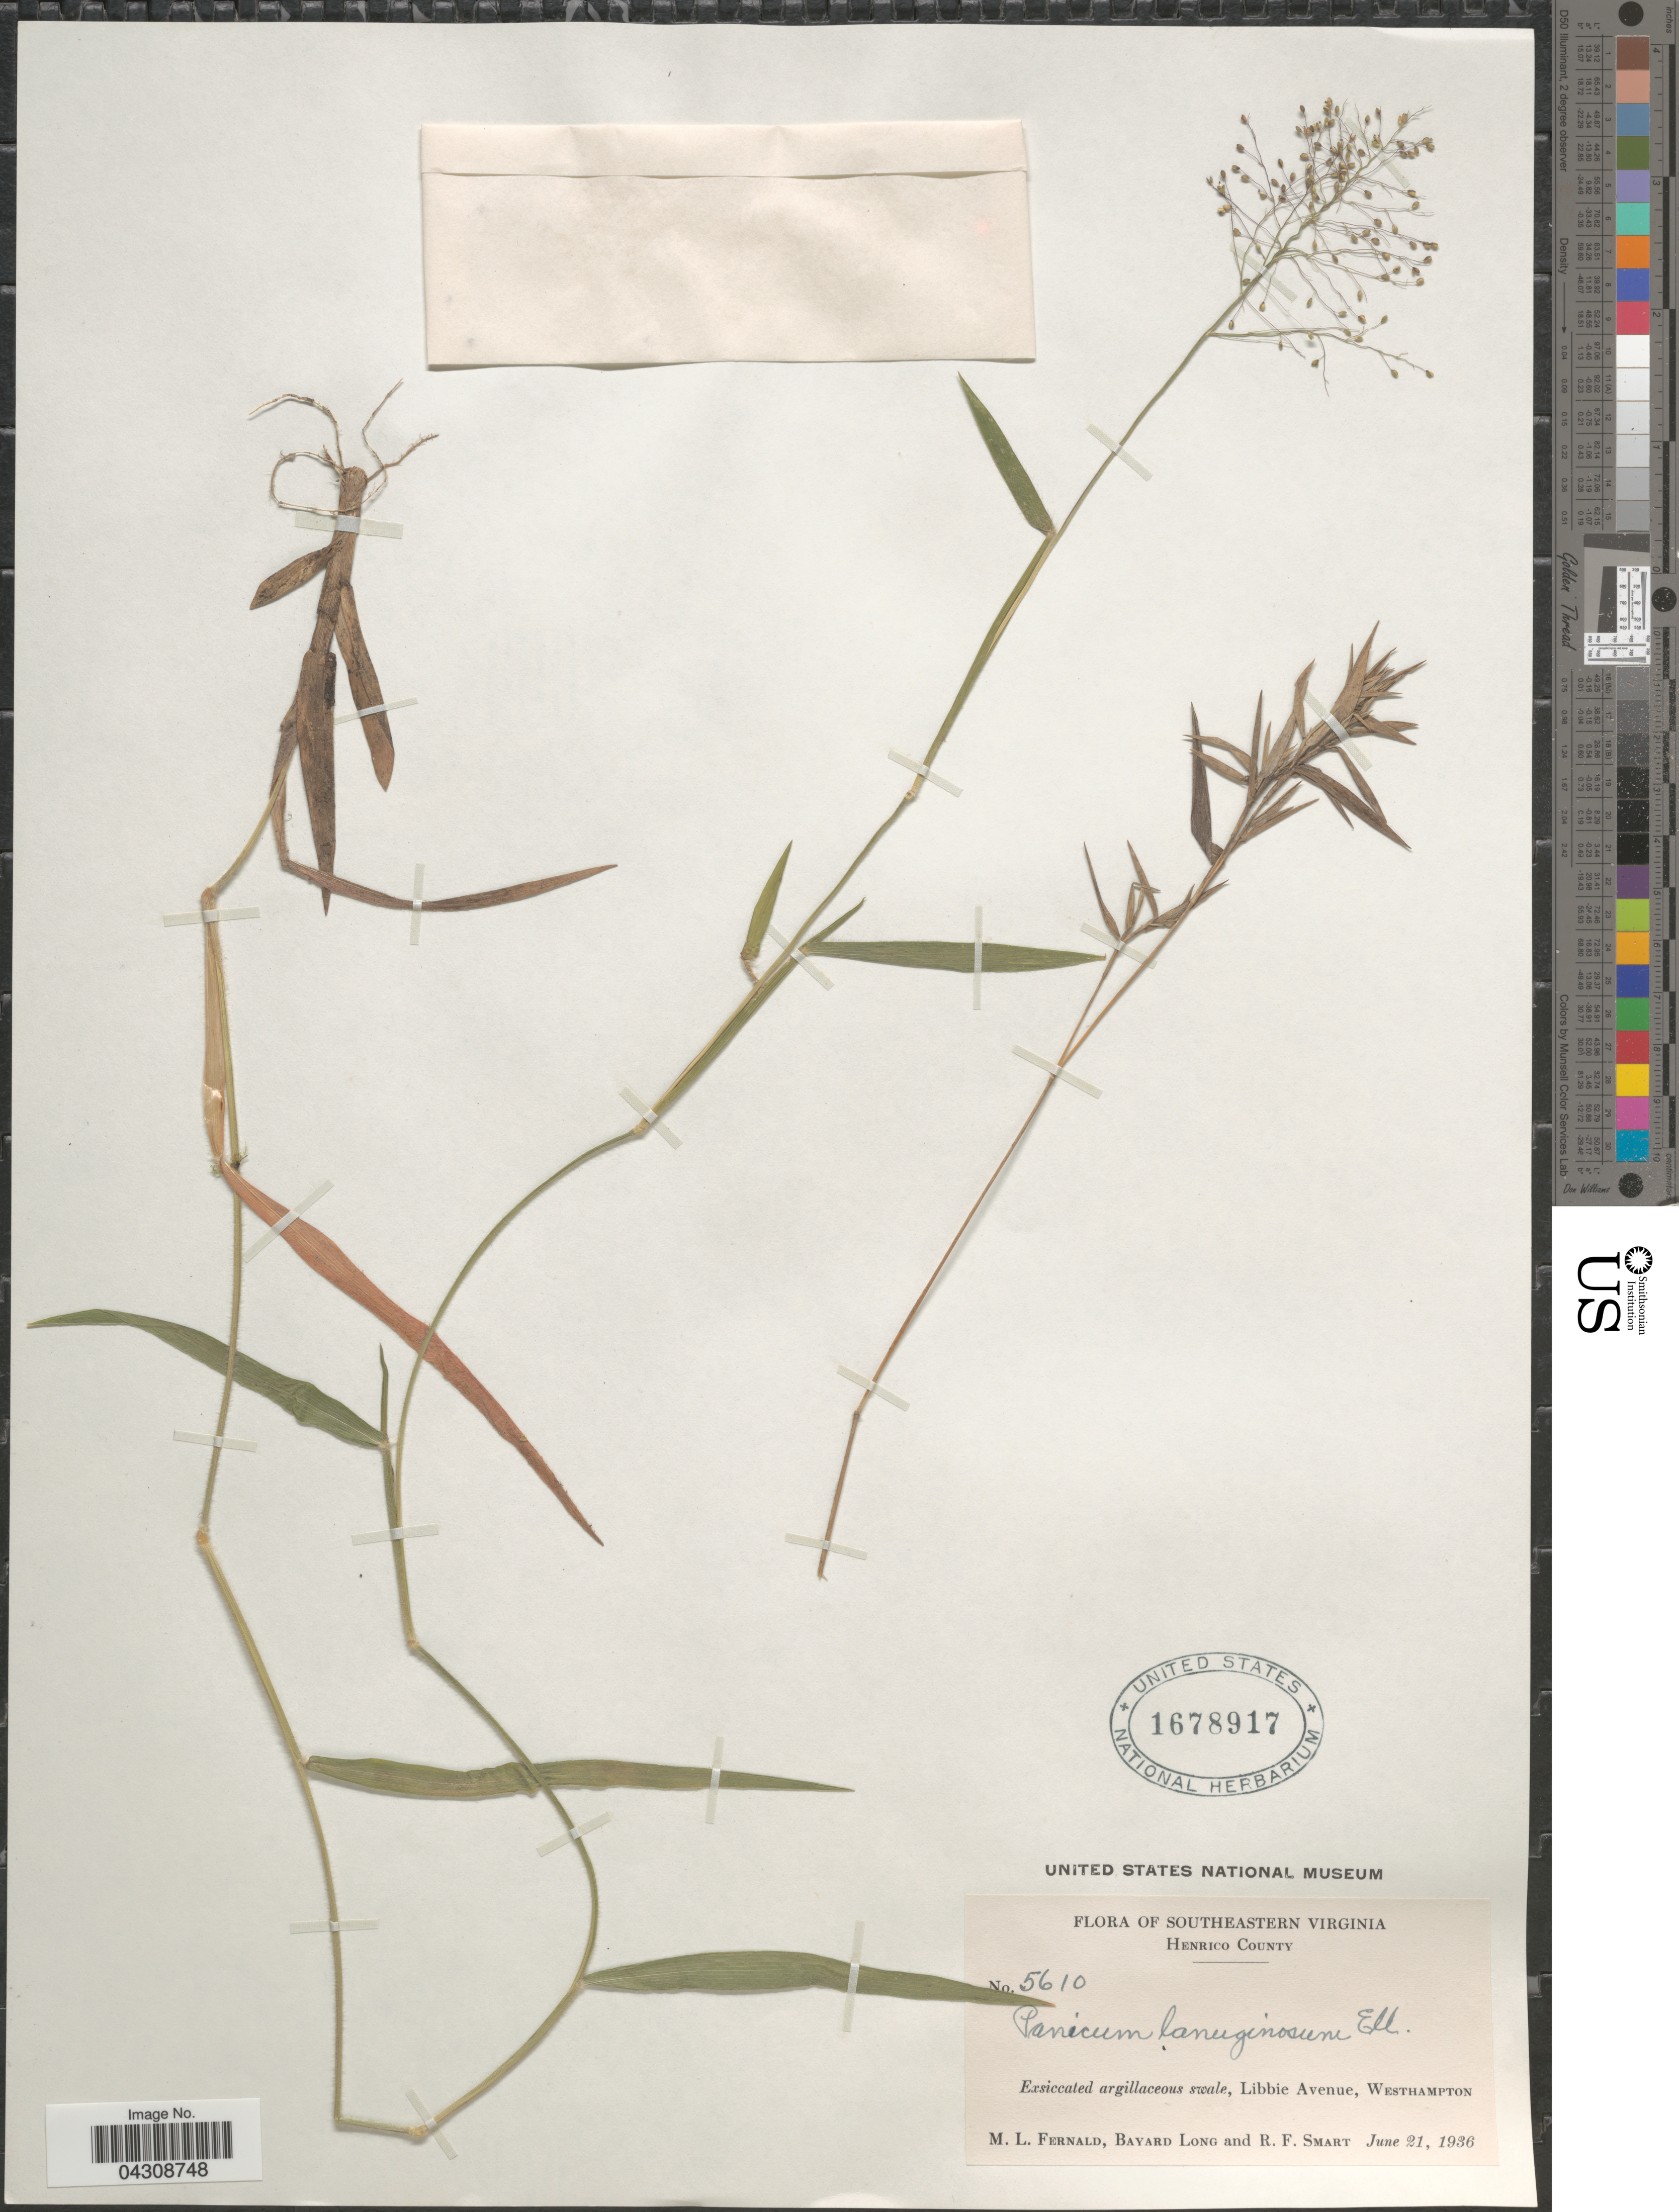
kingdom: Plantae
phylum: Tracheophyta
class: Liliopsida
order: Poales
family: Poaceae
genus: Dichanthelium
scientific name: Dichanthelium acuminatum var. acuminatum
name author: (Sw.) Gould & C.A. Clark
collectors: M. L. Fernald, B. Long & R. Smart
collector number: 5610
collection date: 1936-06-21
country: United States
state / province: Virginia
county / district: Henrico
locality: Southeastern Virginia. Henrico County. Libbie Avenue, Westhampton.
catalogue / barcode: US 1678917